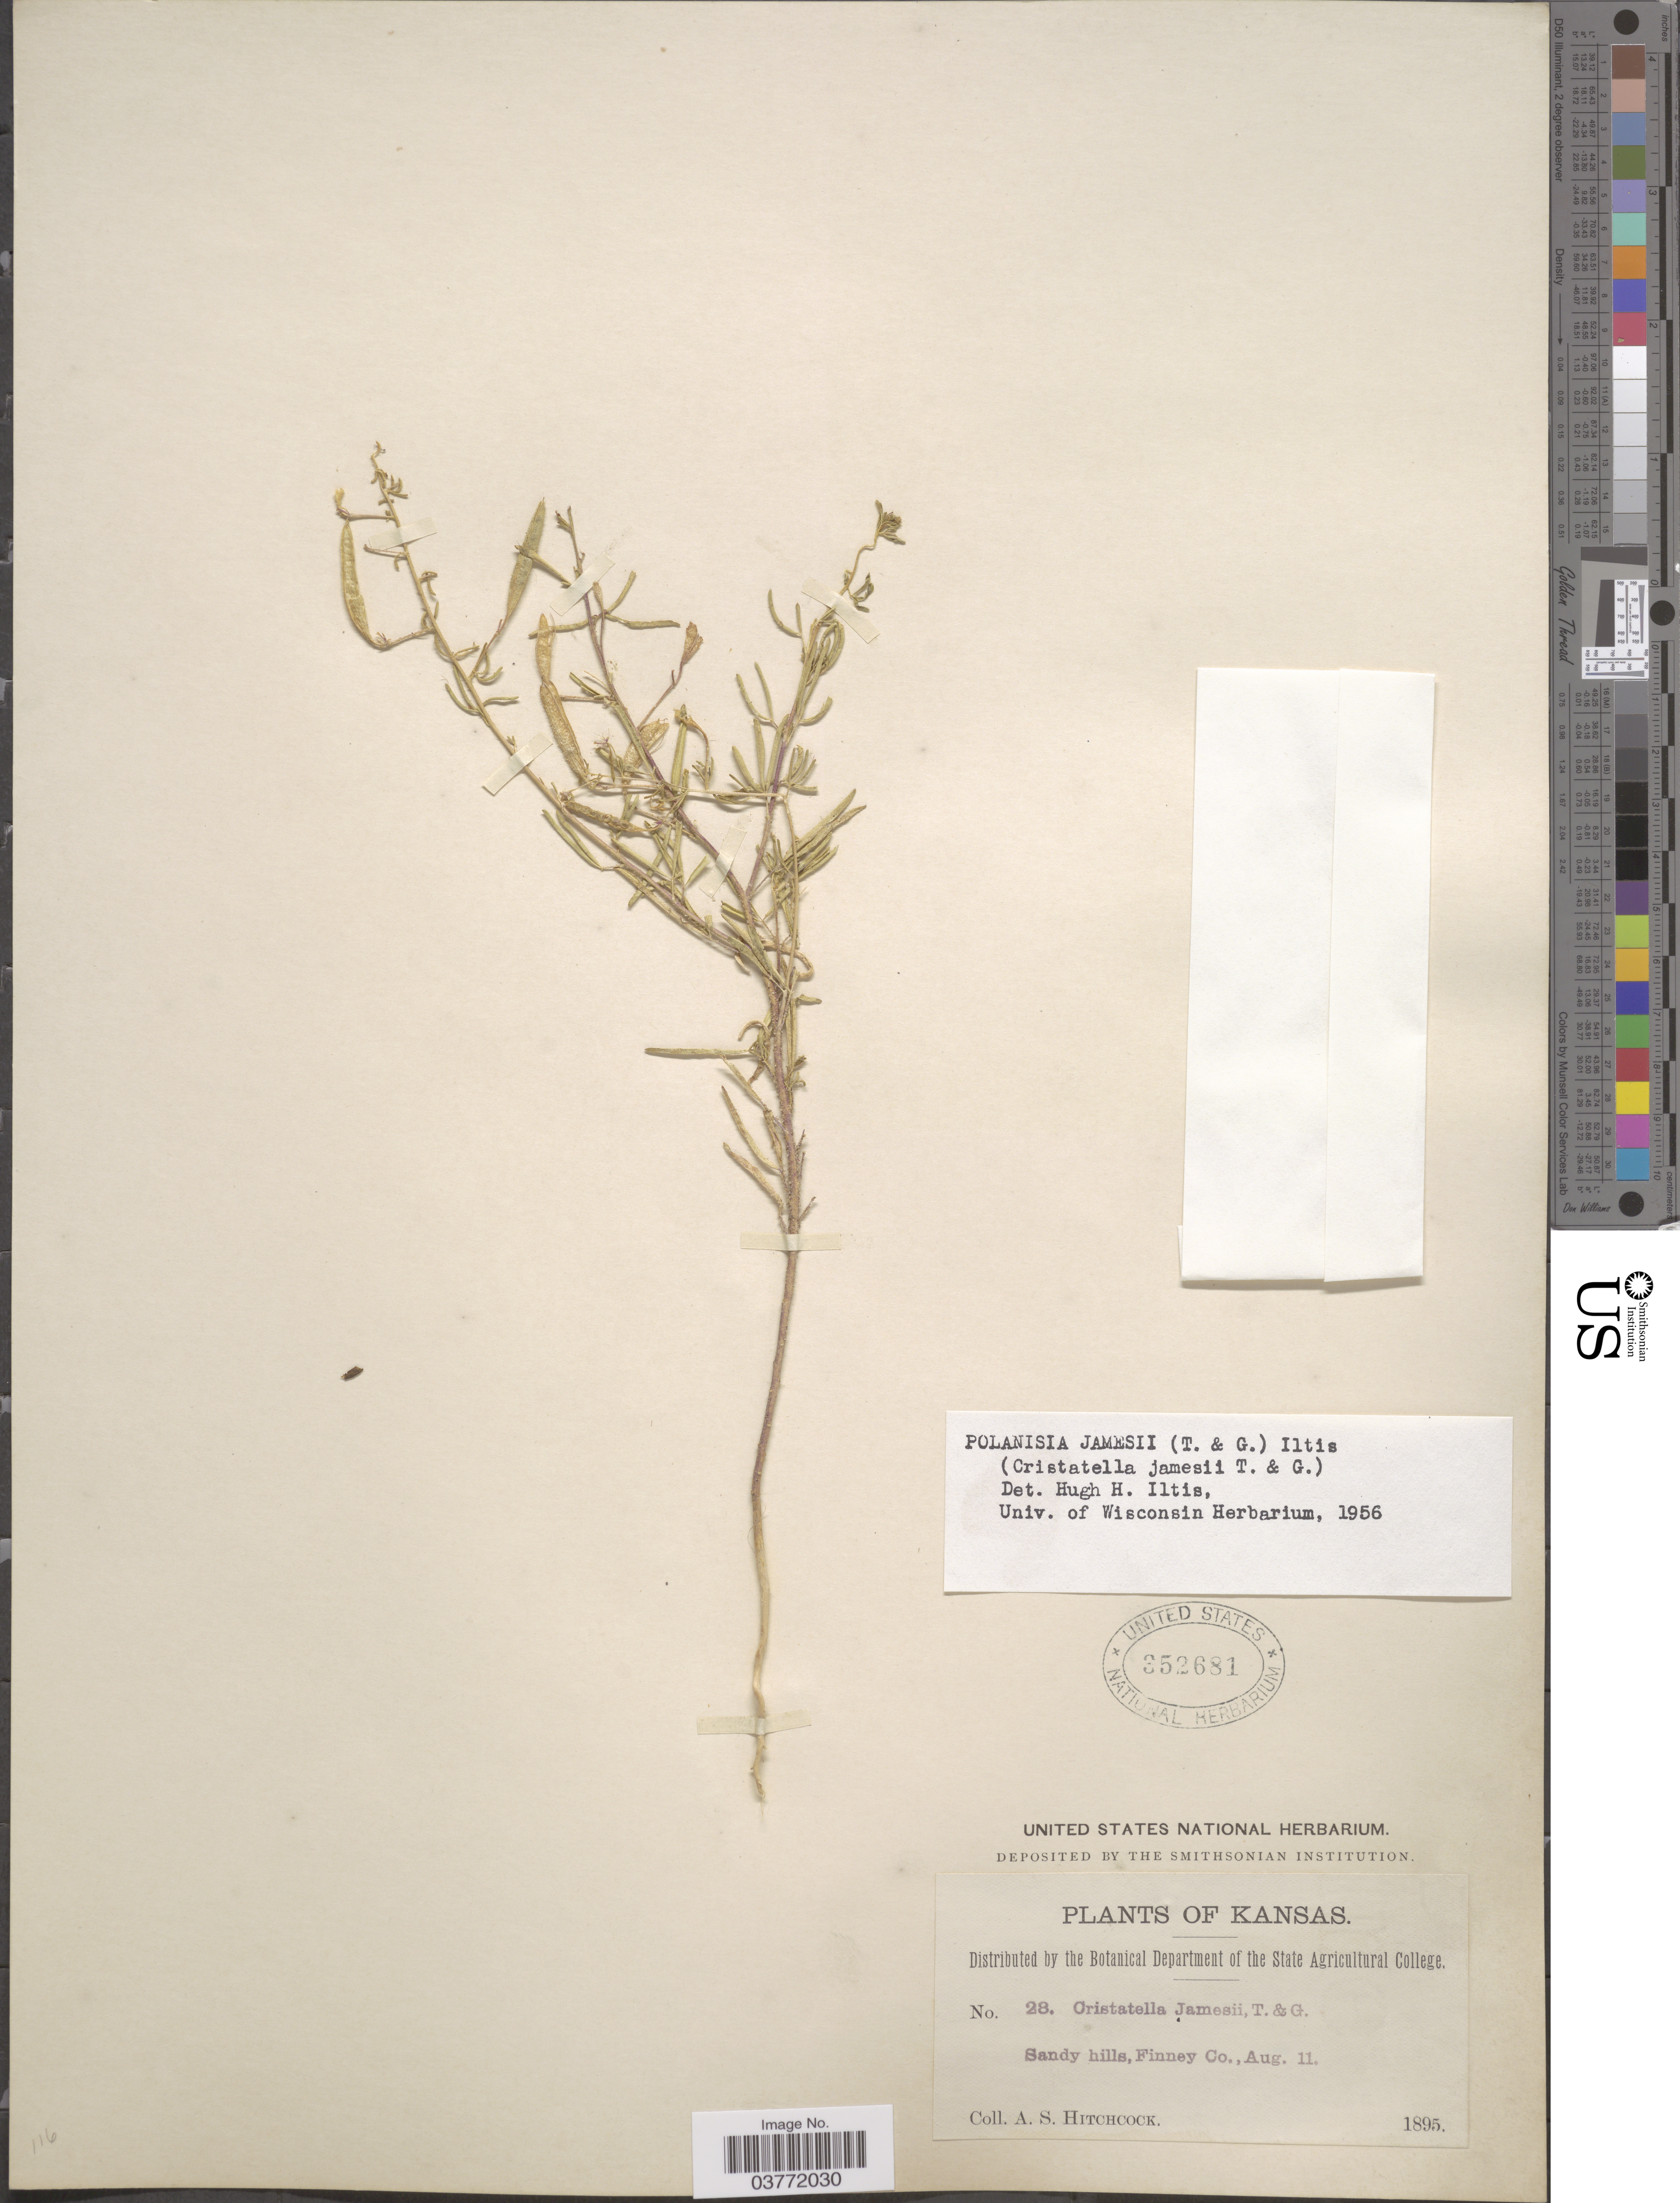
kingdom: Plantae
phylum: Tracheophyta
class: Magnoliopsida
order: Brassicales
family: Cleomaceae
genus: Polanisia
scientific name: Polanisia jamesii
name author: (Torr. & A. Gray) Iltis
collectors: A. S. Hitchcock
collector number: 28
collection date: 1895-08-11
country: United States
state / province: Kansas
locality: Finney Co.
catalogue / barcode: US 352681